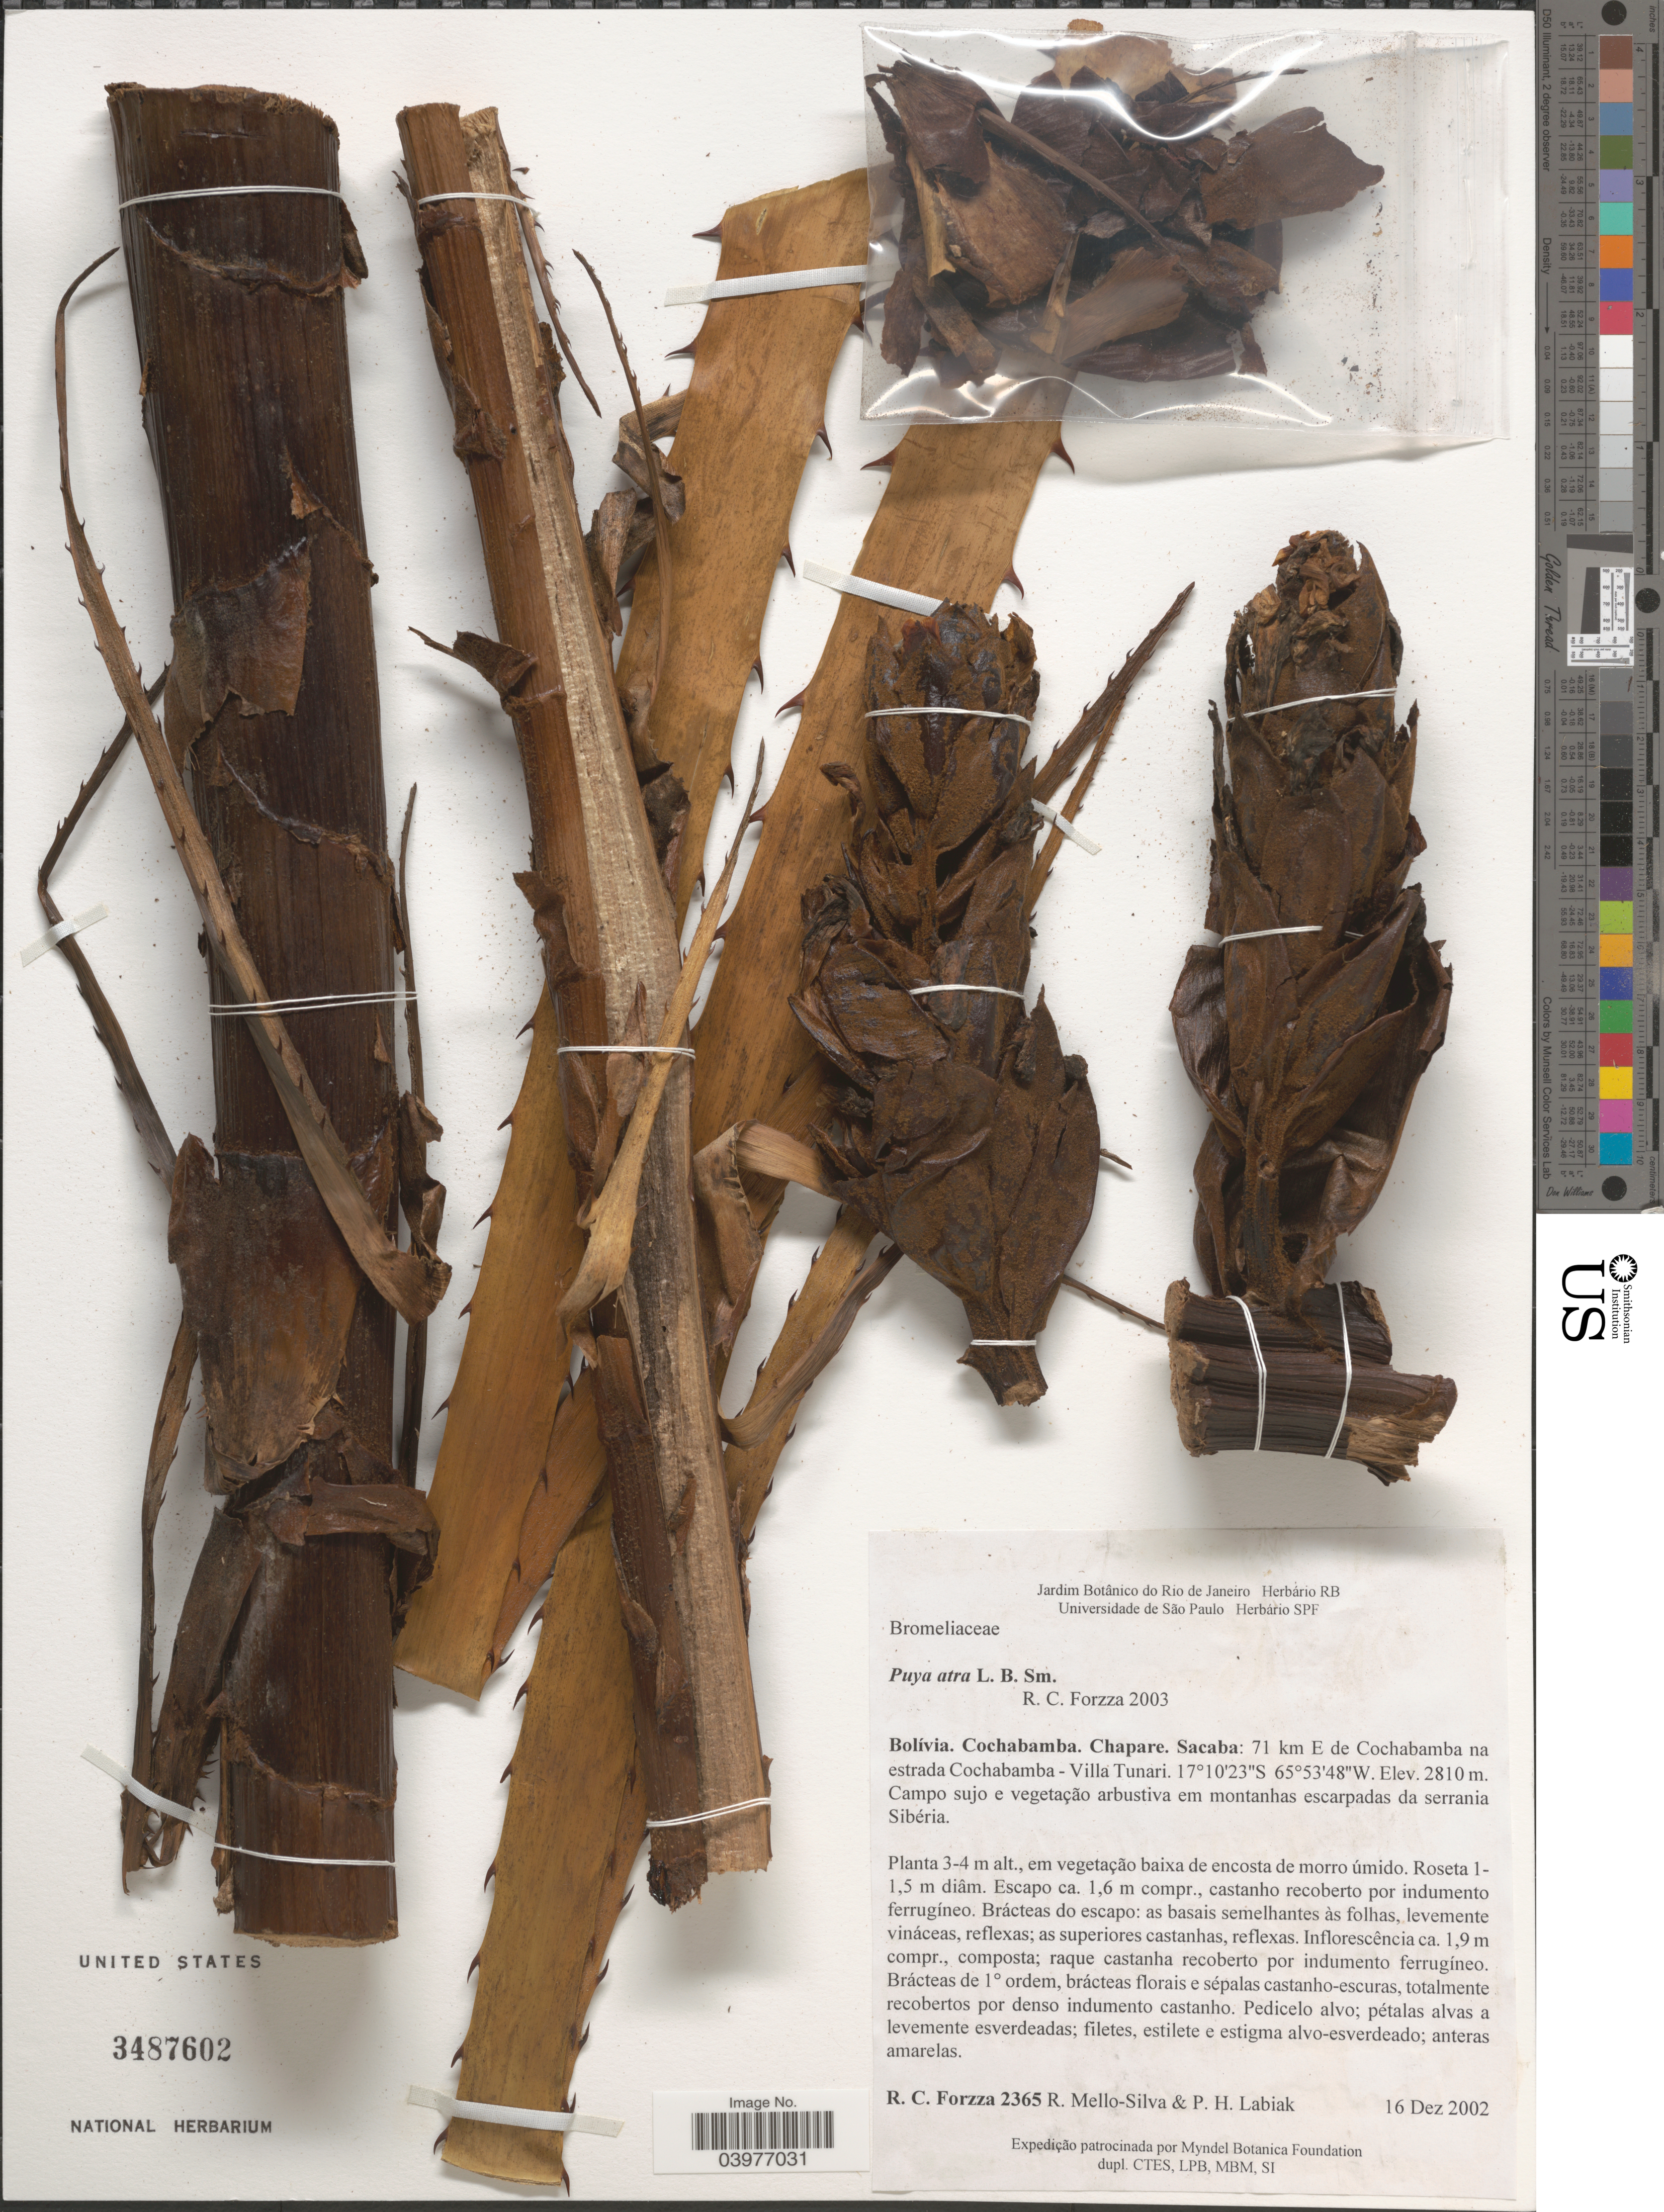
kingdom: Plantae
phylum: Tracheophyta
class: Liliopsida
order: Poales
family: Bromeliaceae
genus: Puya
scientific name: Puya atra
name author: L.B. Sm.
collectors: R. C. Forzza, R. Mello-Silva & P. H. Labiak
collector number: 2365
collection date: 2002-12-16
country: Bolivia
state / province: Cochabamba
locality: Chapare. Sacaba: 71 km E de Cochabamba na estrada Cochabamba - Villa Tunari.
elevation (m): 2810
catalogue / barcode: US 3487602